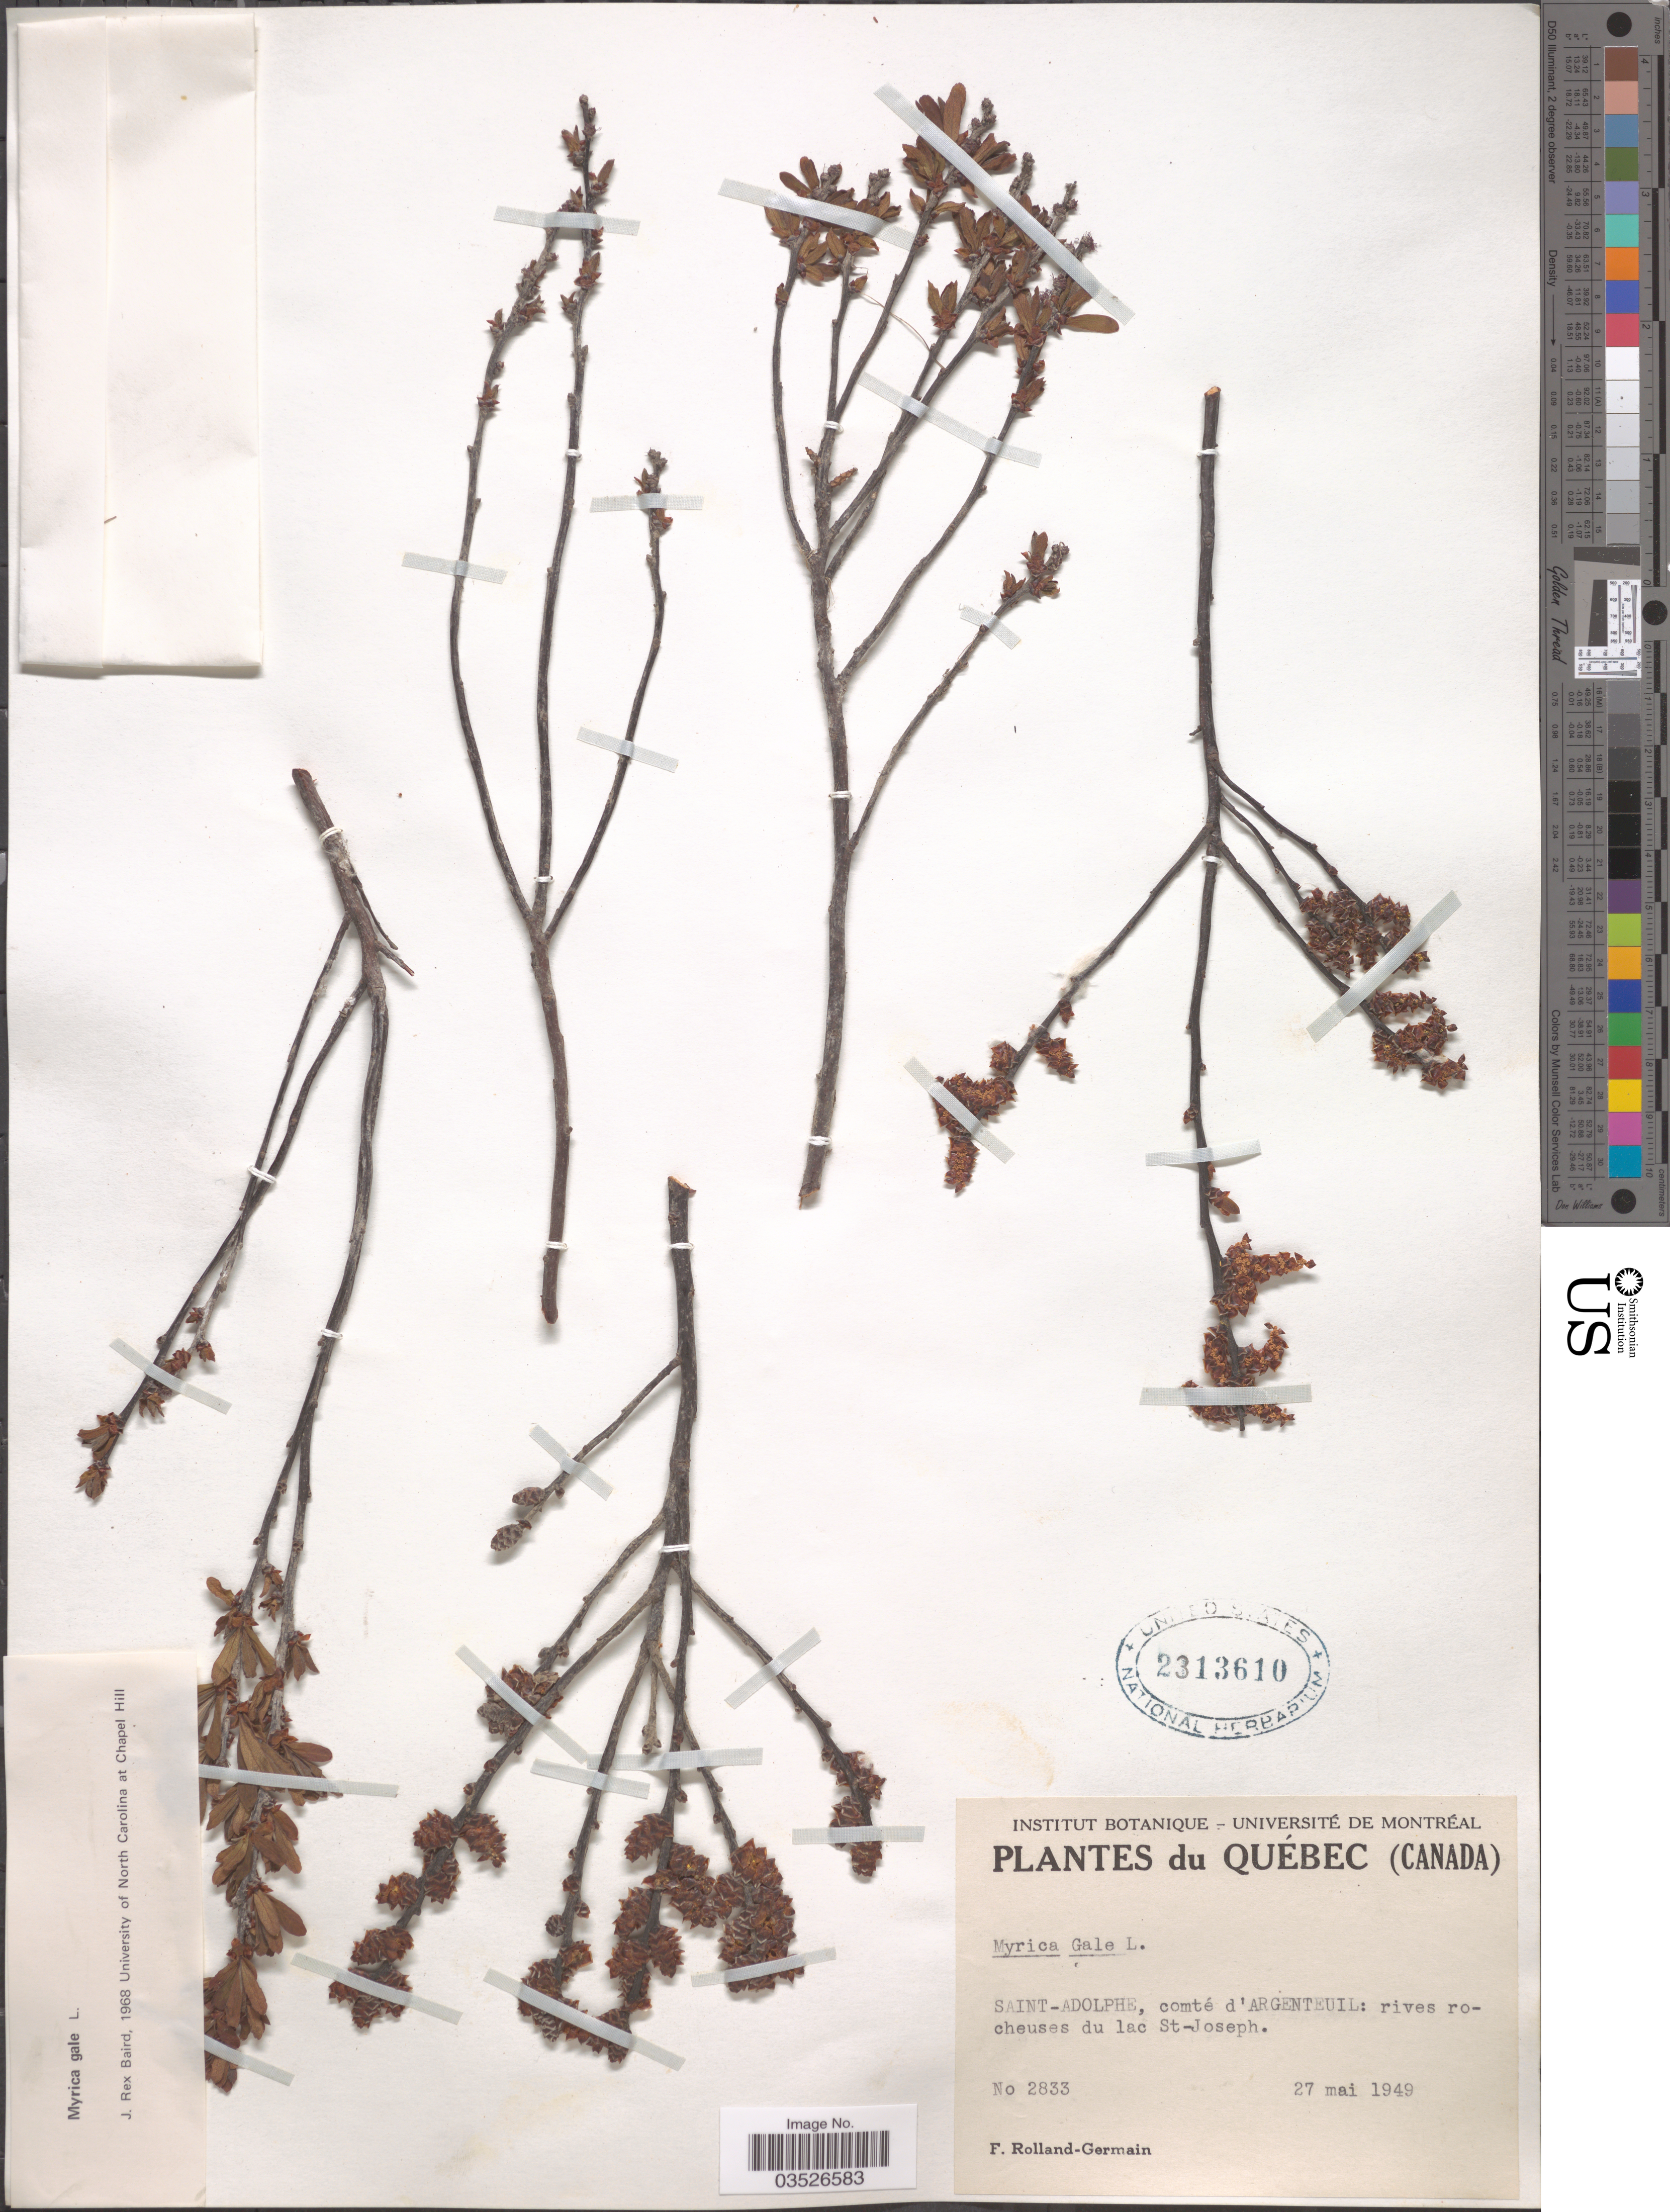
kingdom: Plantae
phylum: Tracheophyta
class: Magnoliopsida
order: Fagales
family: Myricaceae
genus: Myrica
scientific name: Myrica gale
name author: L.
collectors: Rolland-Germain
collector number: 2833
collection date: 1949-05-27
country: Canada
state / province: Quebec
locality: Saint-Adolphe, comté d'Argenteuil: rivs rocheuses du lac St-Joseph.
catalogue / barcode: US 2313610